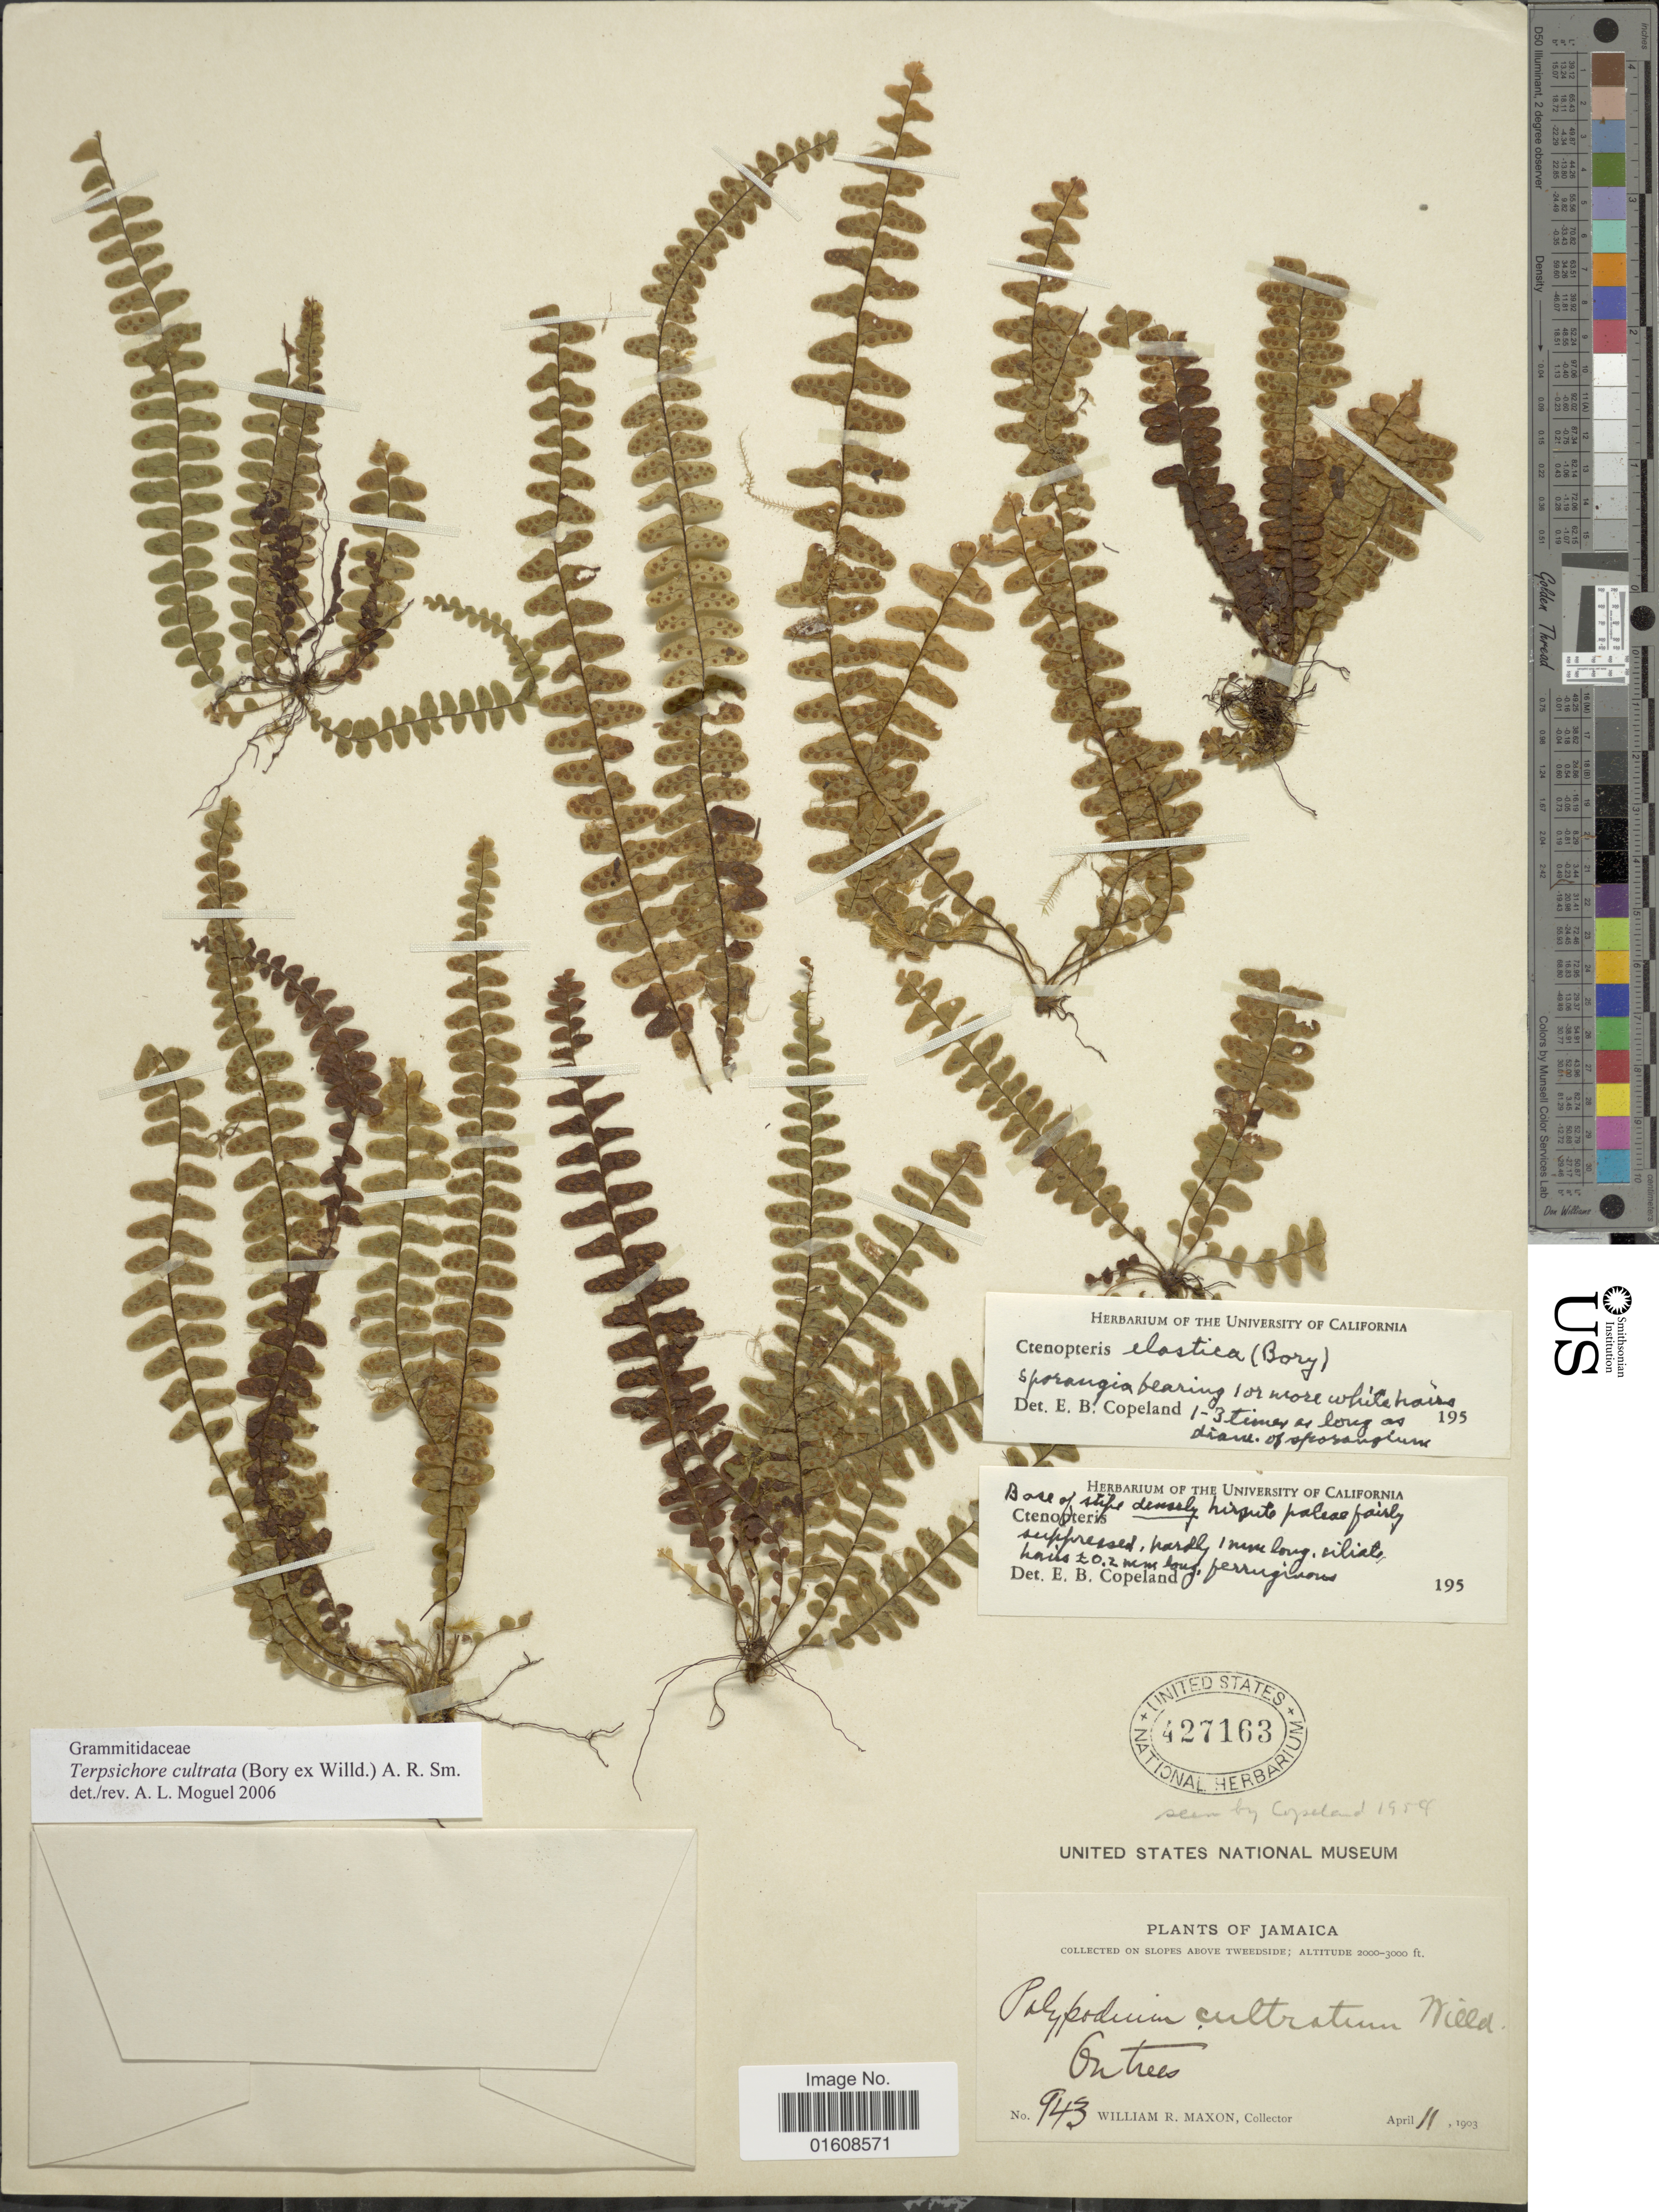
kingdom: Plantae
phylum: Tracheophyta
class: Polypodiopsida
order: Polypodiales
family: Polypodiaceae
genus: Alansmia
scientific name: Alansmia cultrata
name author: (Bory ex Willd.) Moguel & M. Kessler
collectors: W. R. Maxon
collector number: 943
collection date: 1903-04-11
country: Jamaica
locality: On slopes above Tweedside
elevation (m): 610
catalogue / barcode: US 427163